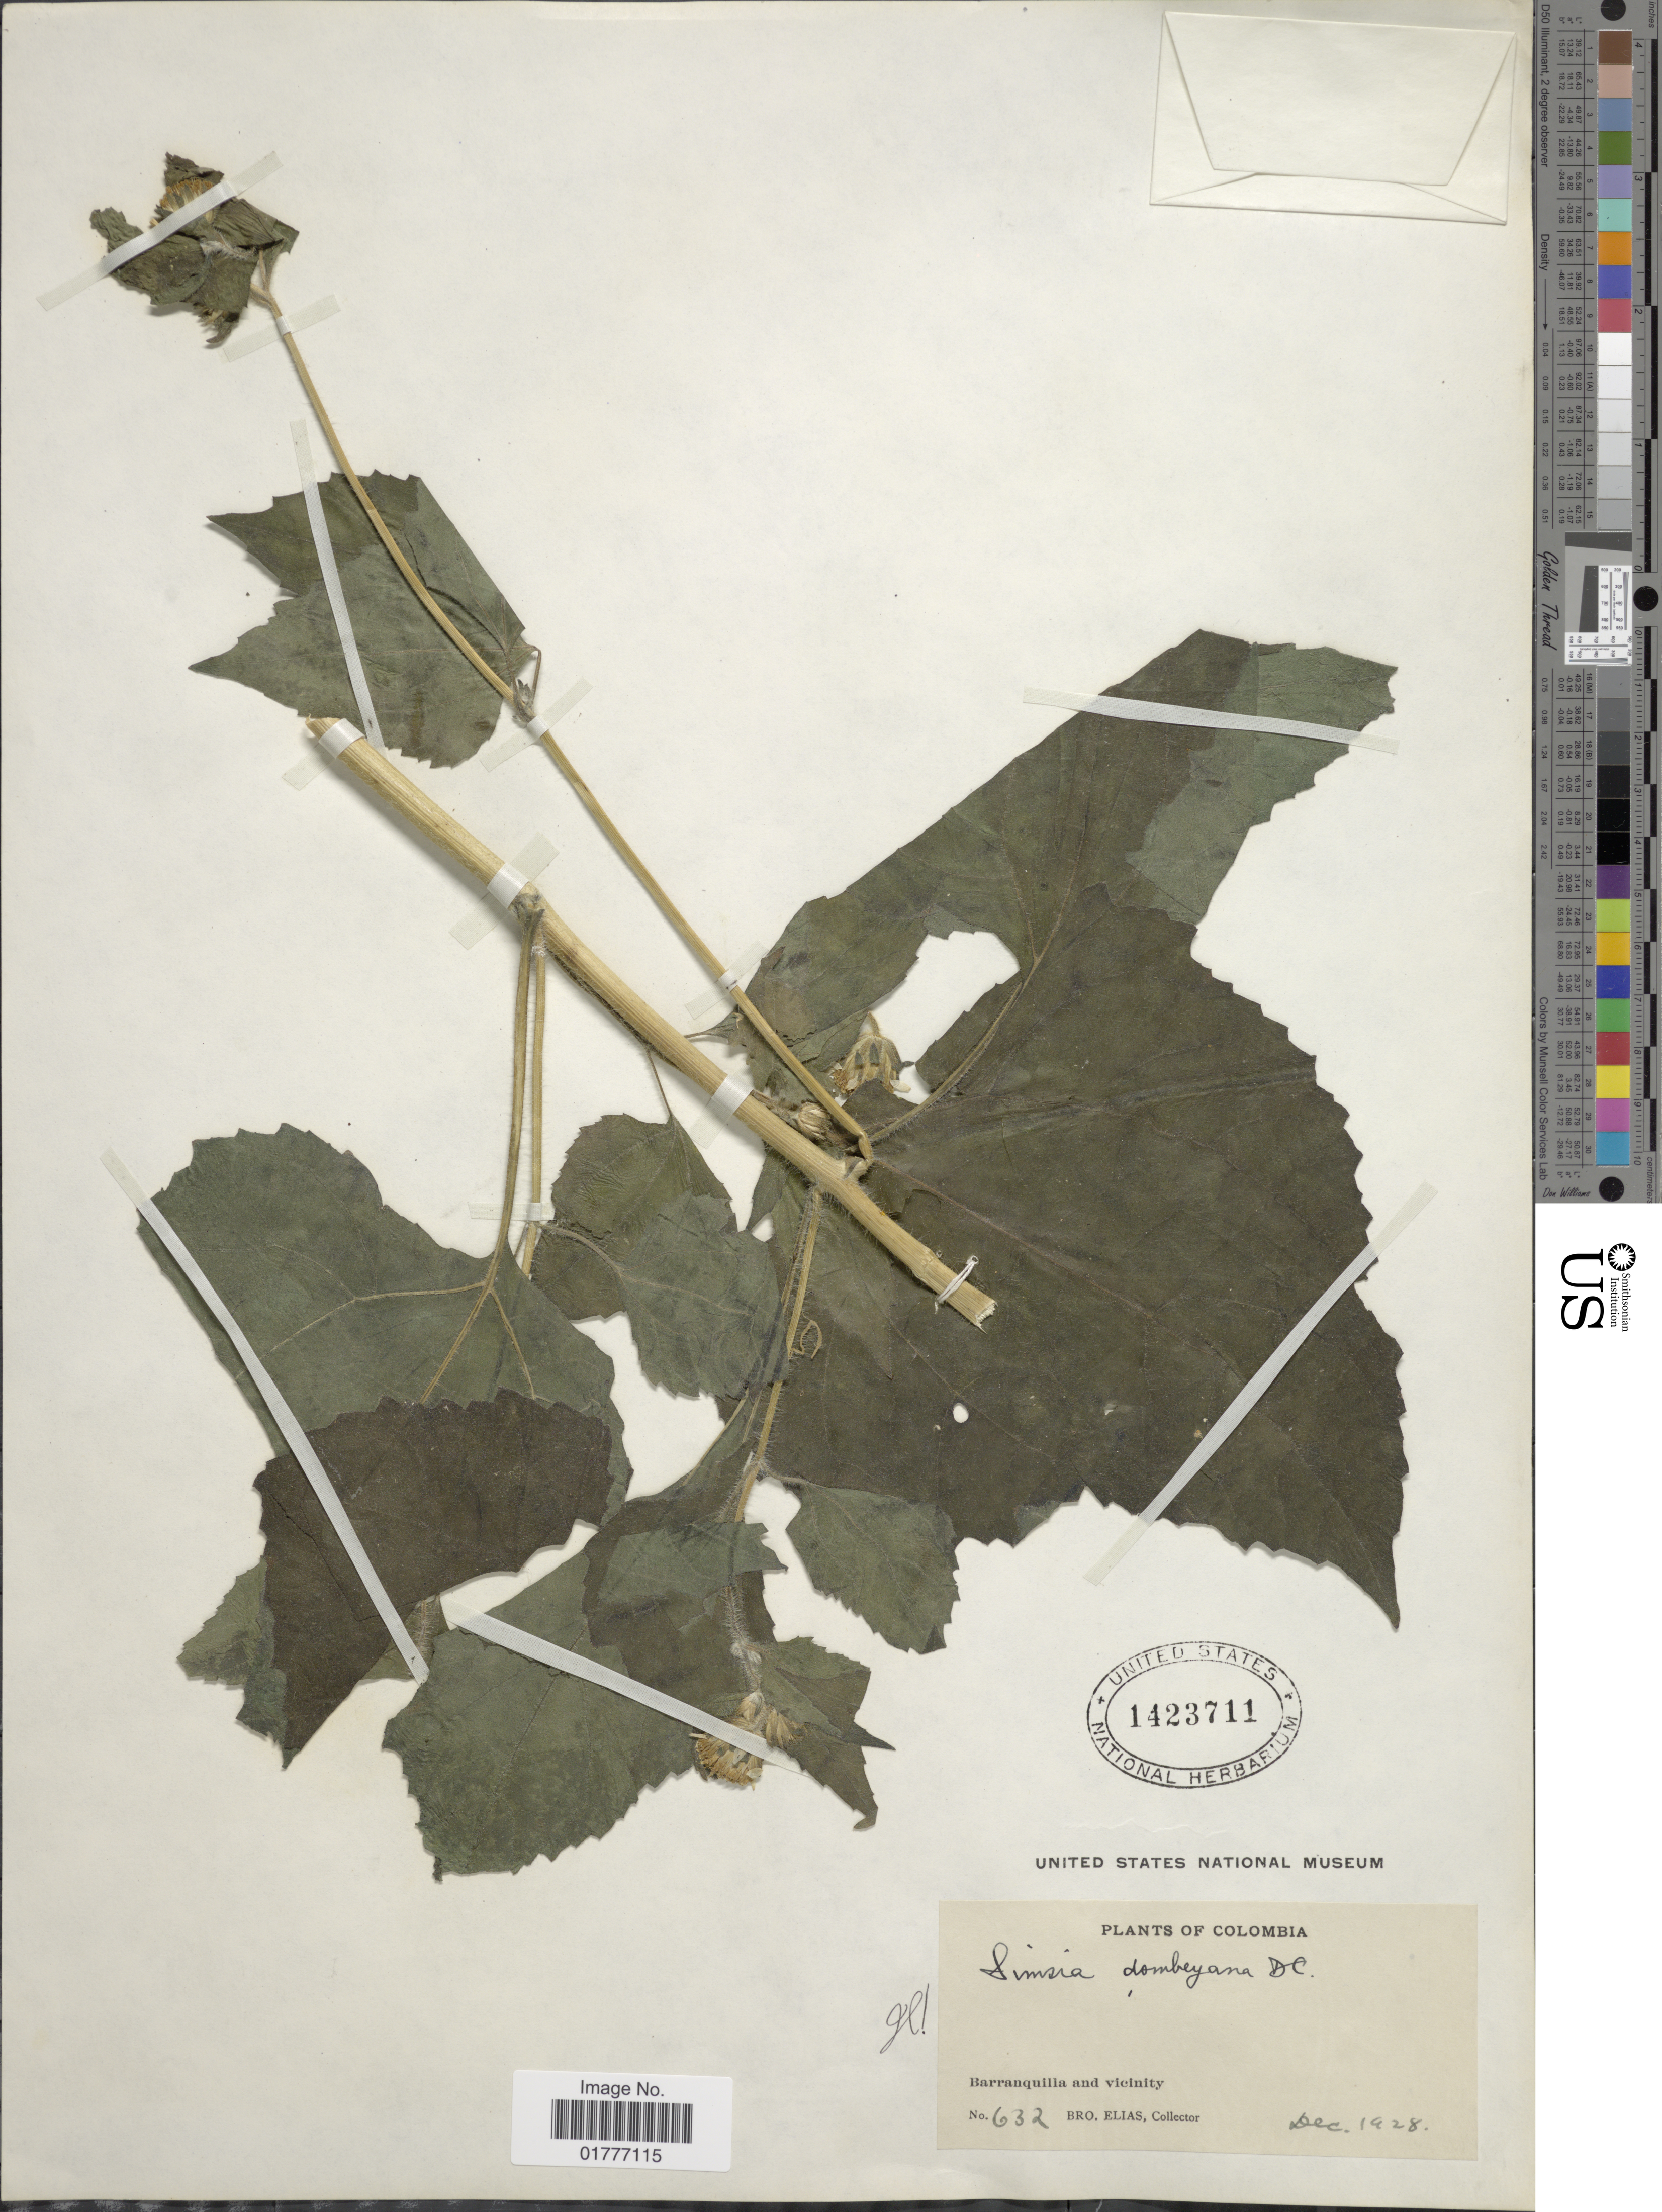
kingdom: Plantae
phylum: Tracheophyta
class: Magnoliopsida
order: Asterales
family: Asteraceae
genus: Simsia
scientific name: Simsia fruticulosa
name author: (Spreng.) S.F. Blake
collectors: Bro. Elias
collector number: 632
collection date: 1928-12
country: Colombia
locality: Barranquilla and vicinity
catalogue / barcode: US 1423711